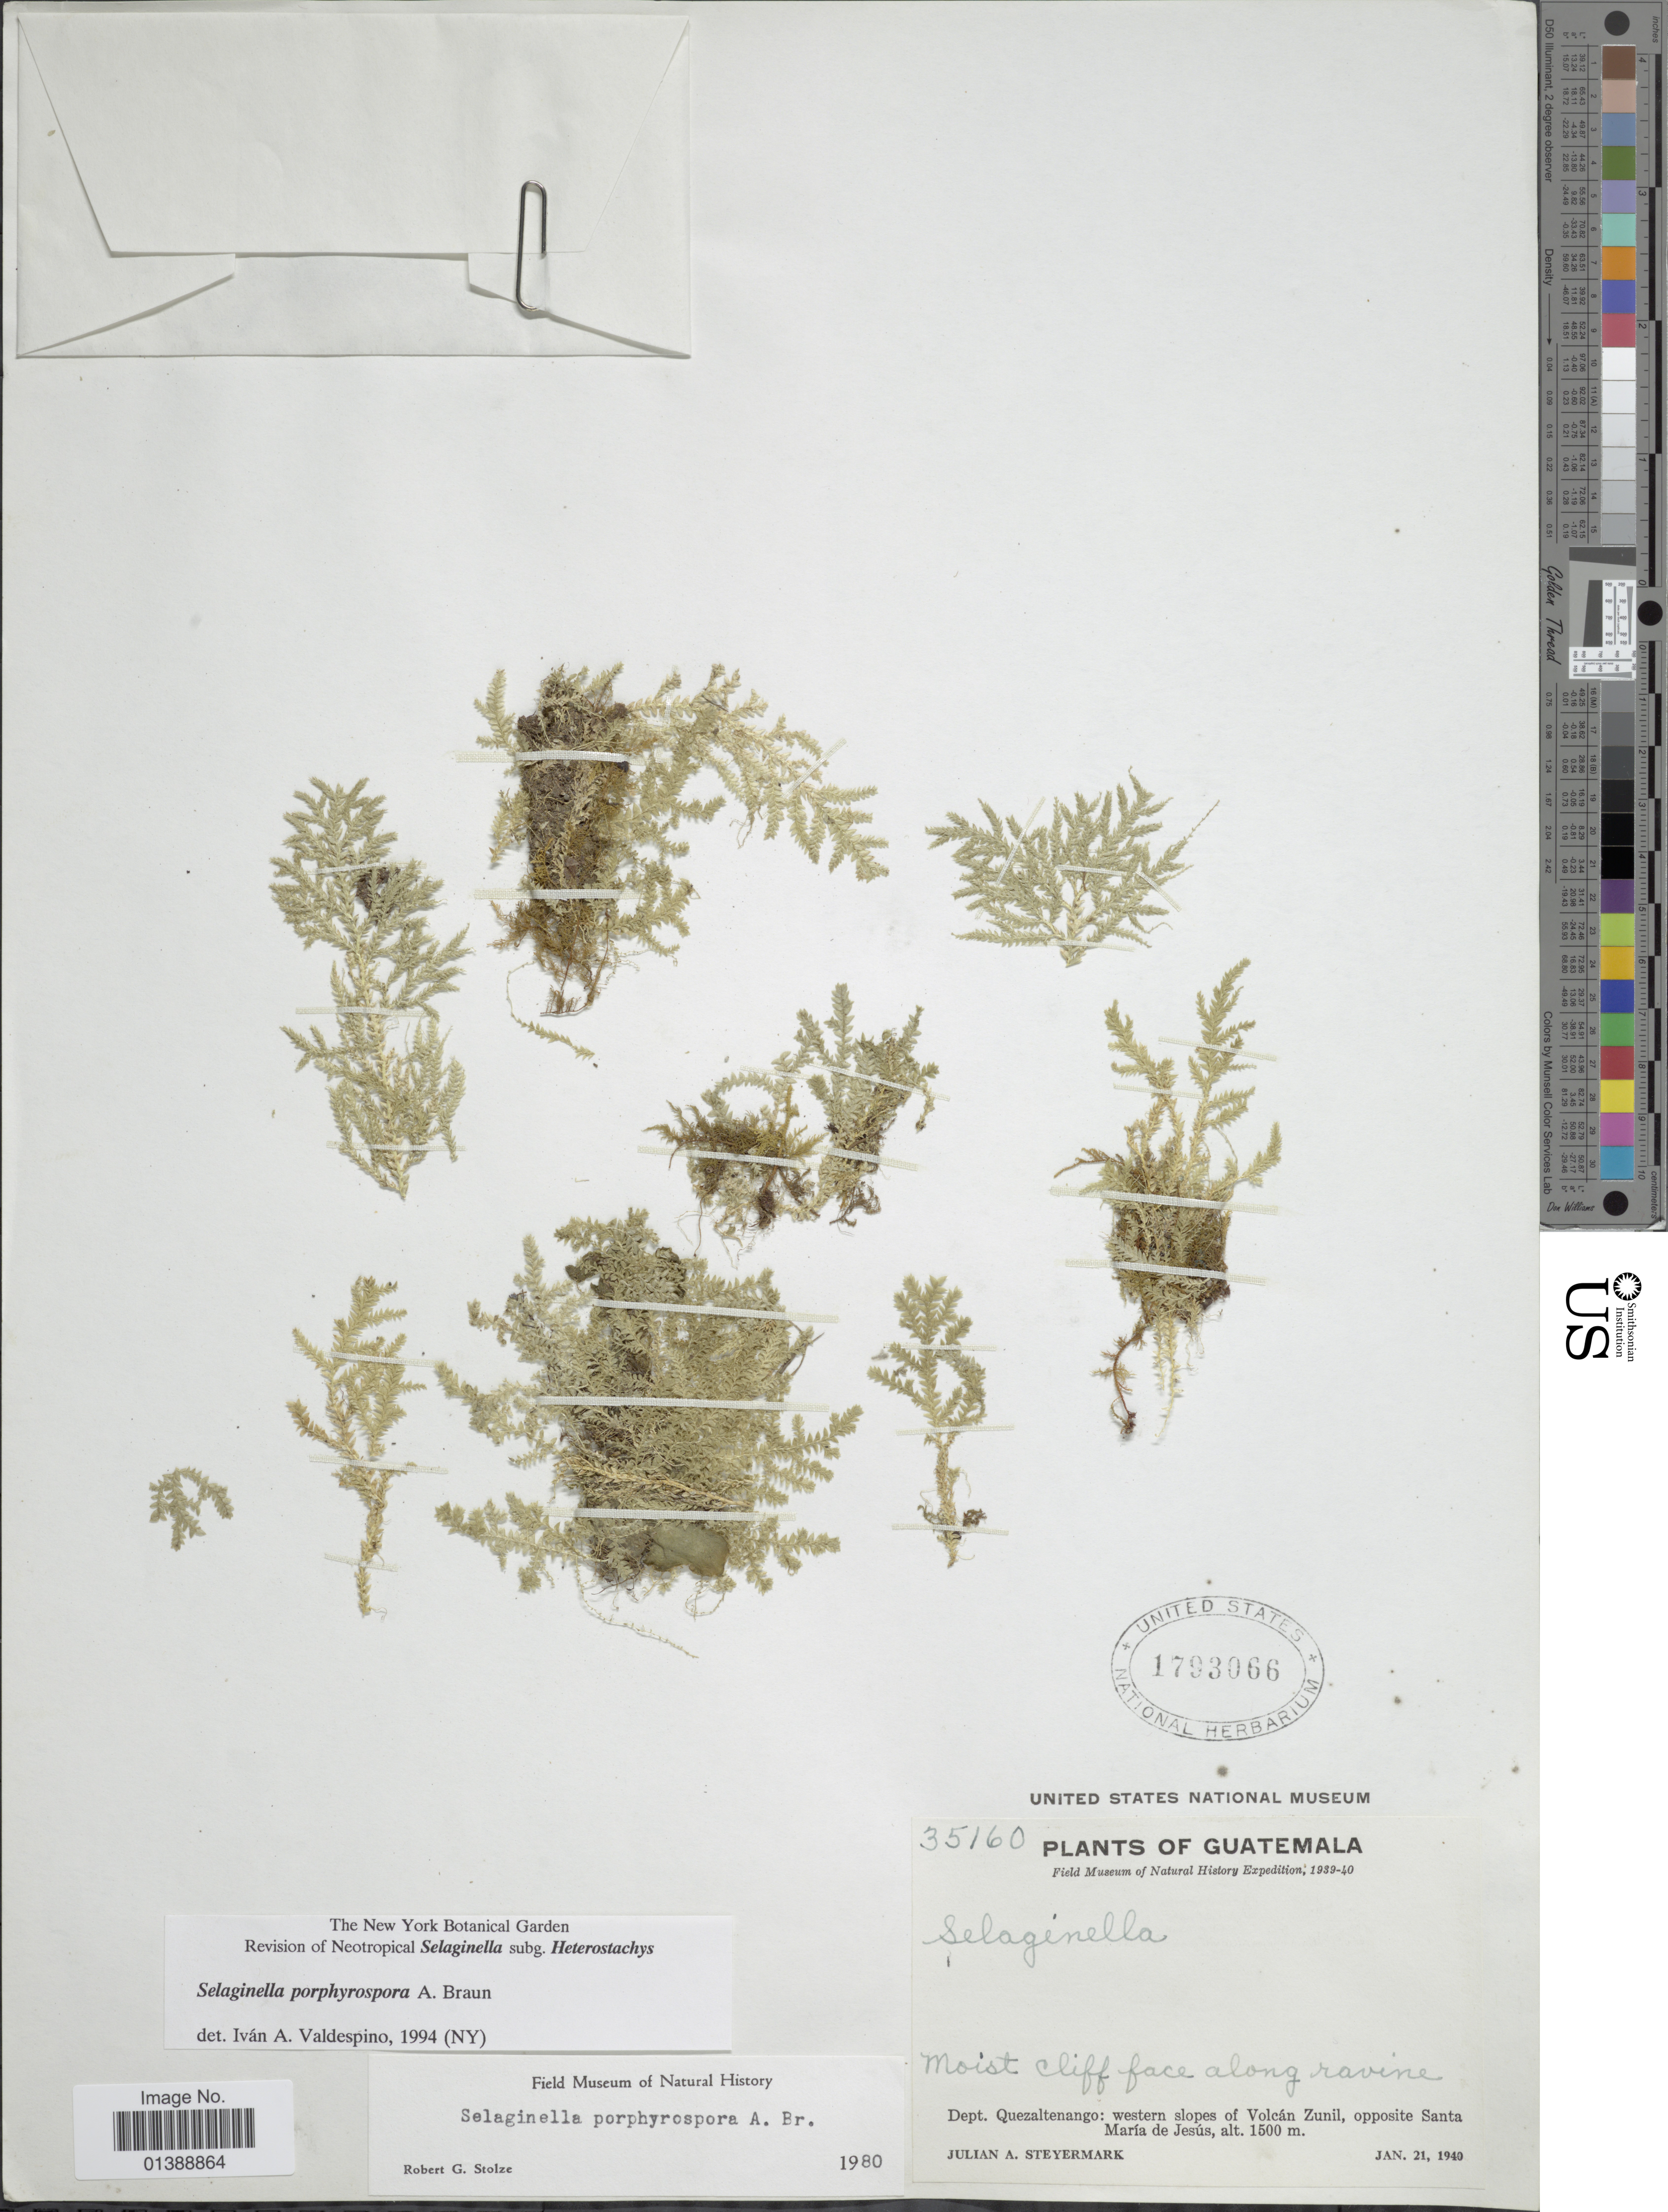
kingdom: Plantae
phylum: Tracheophyta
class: Lycopodiopsida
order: Selaginellales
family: Selaginellaceae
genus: Selaginella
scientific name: Selaginella porphyrospora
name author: A. Braun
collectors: J. Steyermark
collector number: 35160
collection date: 1940-01-21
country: Guatemala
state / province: Quetzaltenango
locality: Western slopes of Volcán Zunil, opposite Santa María de Jesús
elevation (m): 1500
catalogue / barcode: US 1793066